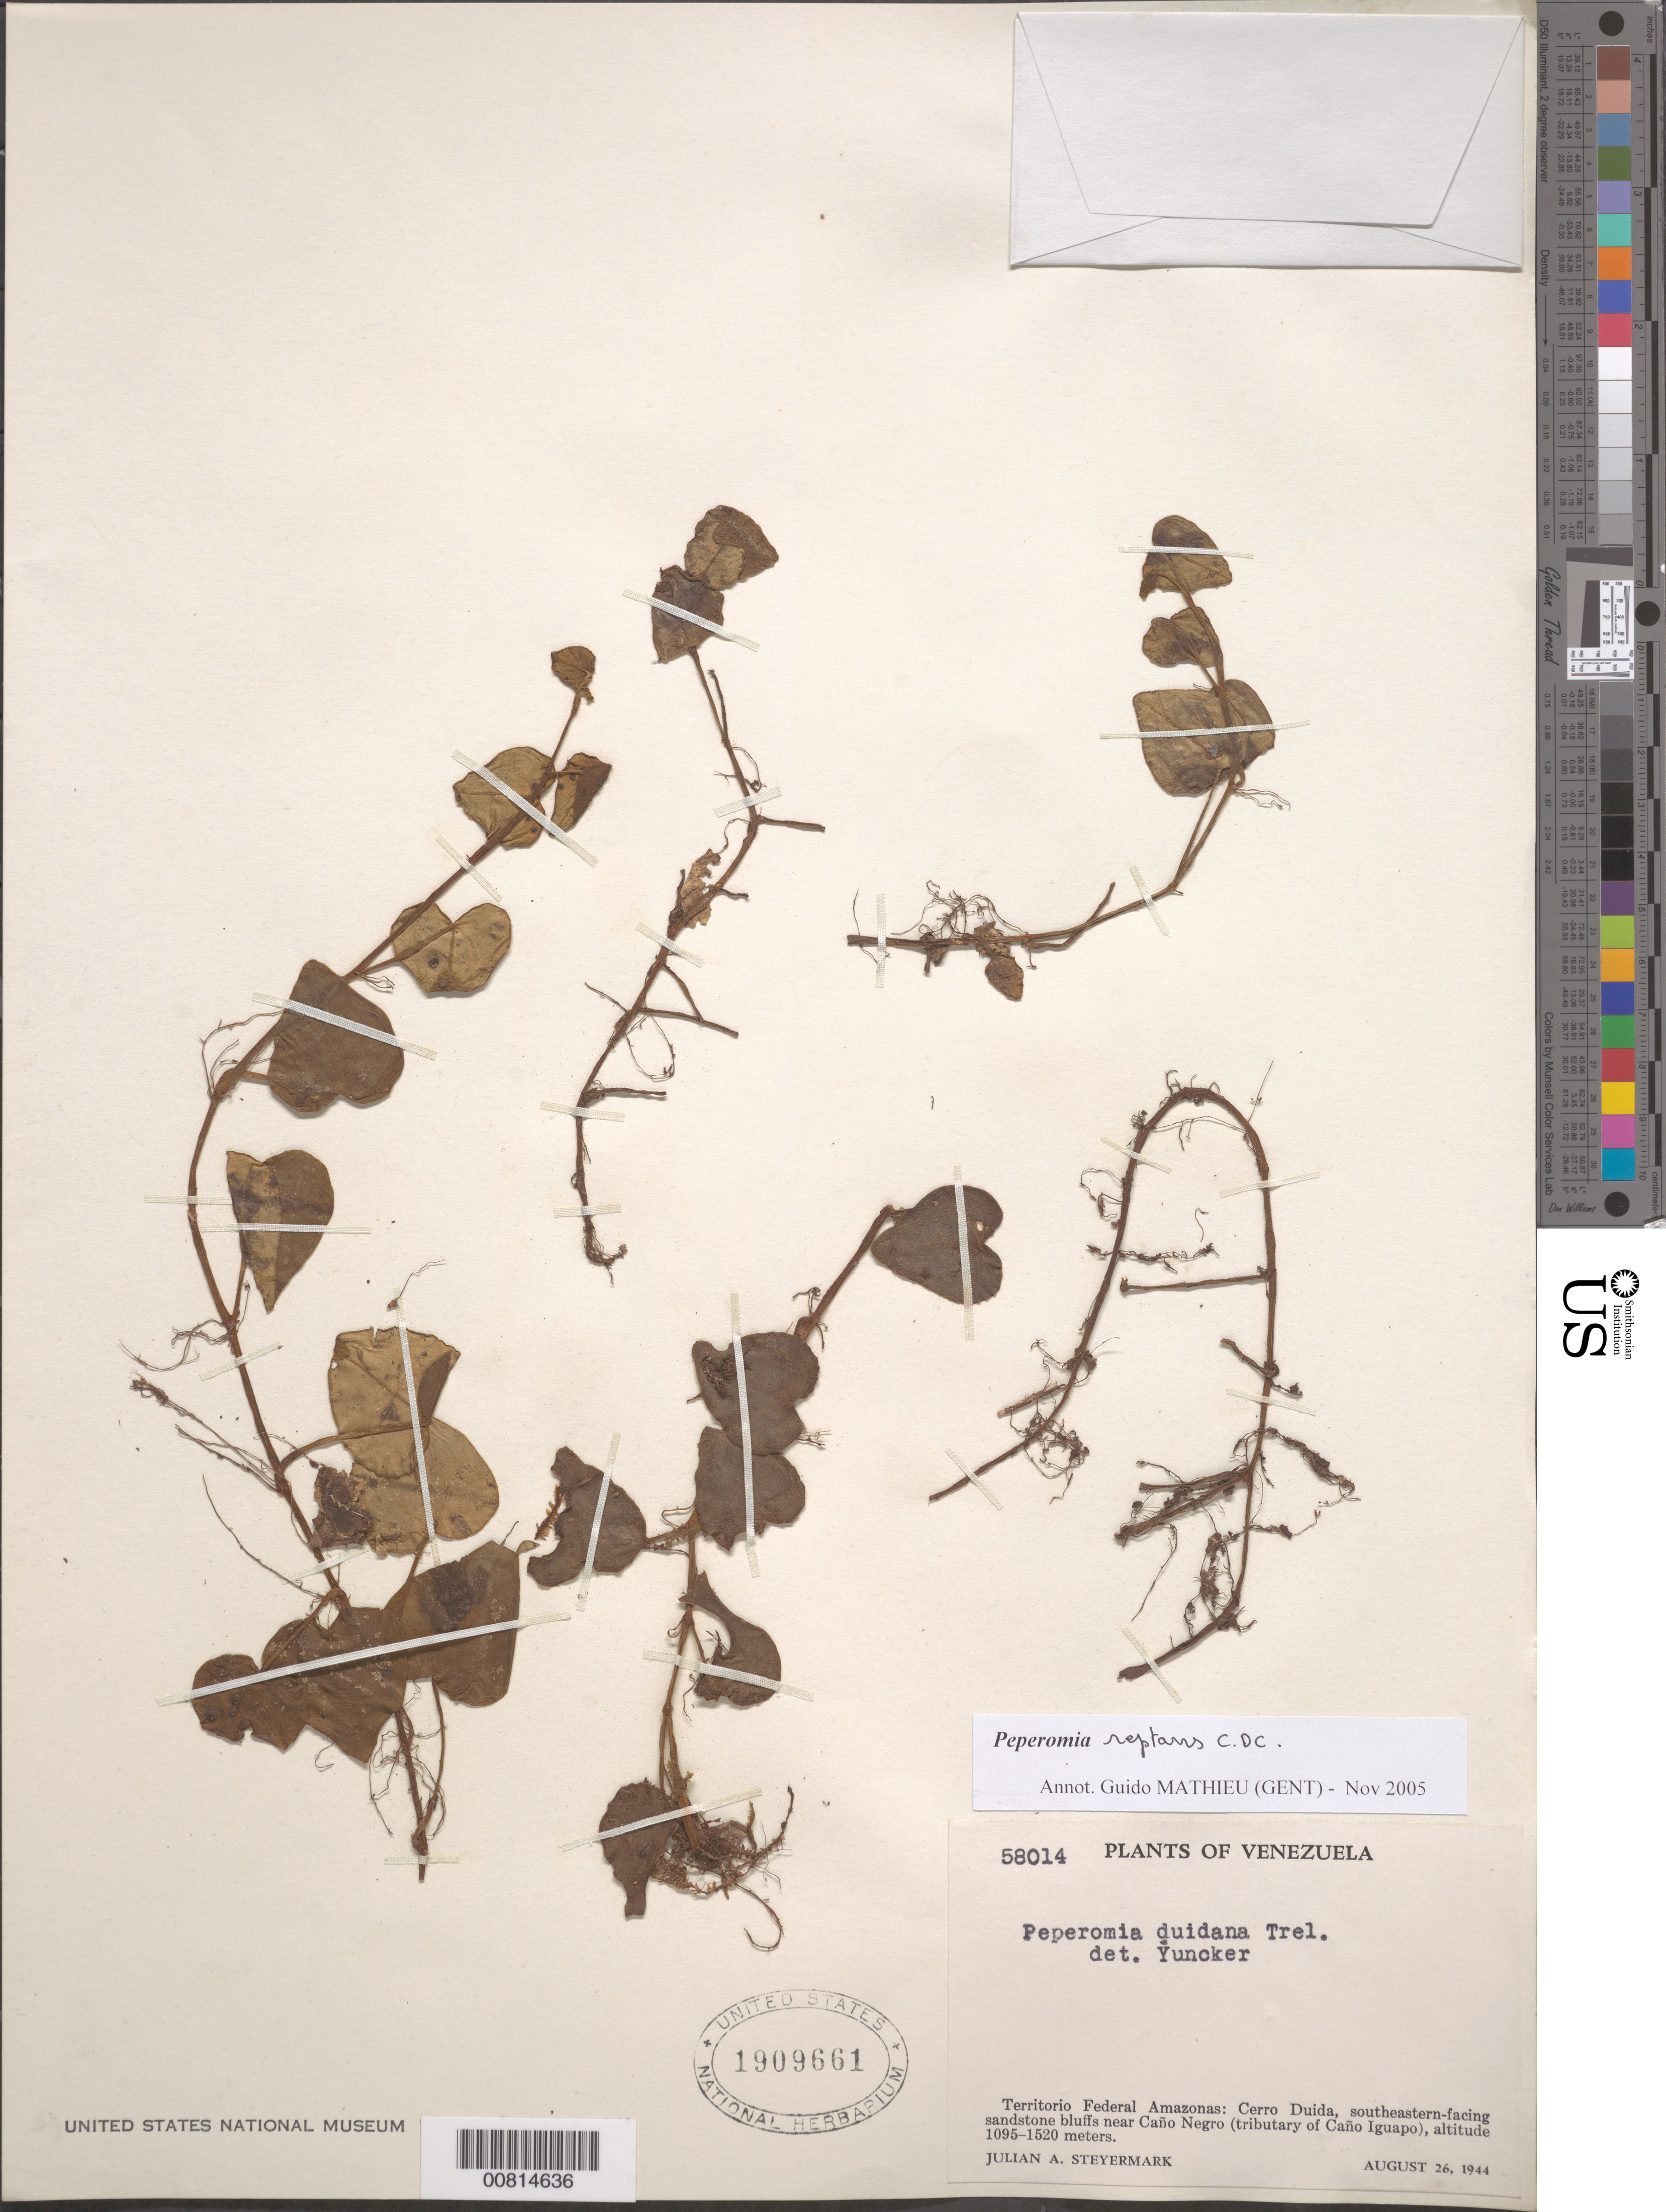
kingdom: Plantae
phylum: Tracheophyta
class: Magnoliopsida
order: Piperales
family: Piperaceae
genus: Peperomia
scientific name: Peperomia reptans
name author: (Trel. in Woodson & Schery) C. DC. in Seem.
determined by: Mathieu, Guido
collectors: J. Steyermark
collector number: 58014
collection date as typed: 26-Aug-44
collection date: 1944-08-26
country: Venezuela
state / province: Amazonas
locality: Cerro Duida, southeastern-facing slopes along Caño Negro (tributary of Caño Iguapo)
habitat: SE-facing sandstone bluffs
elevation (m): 1095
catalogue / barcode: US 1909661